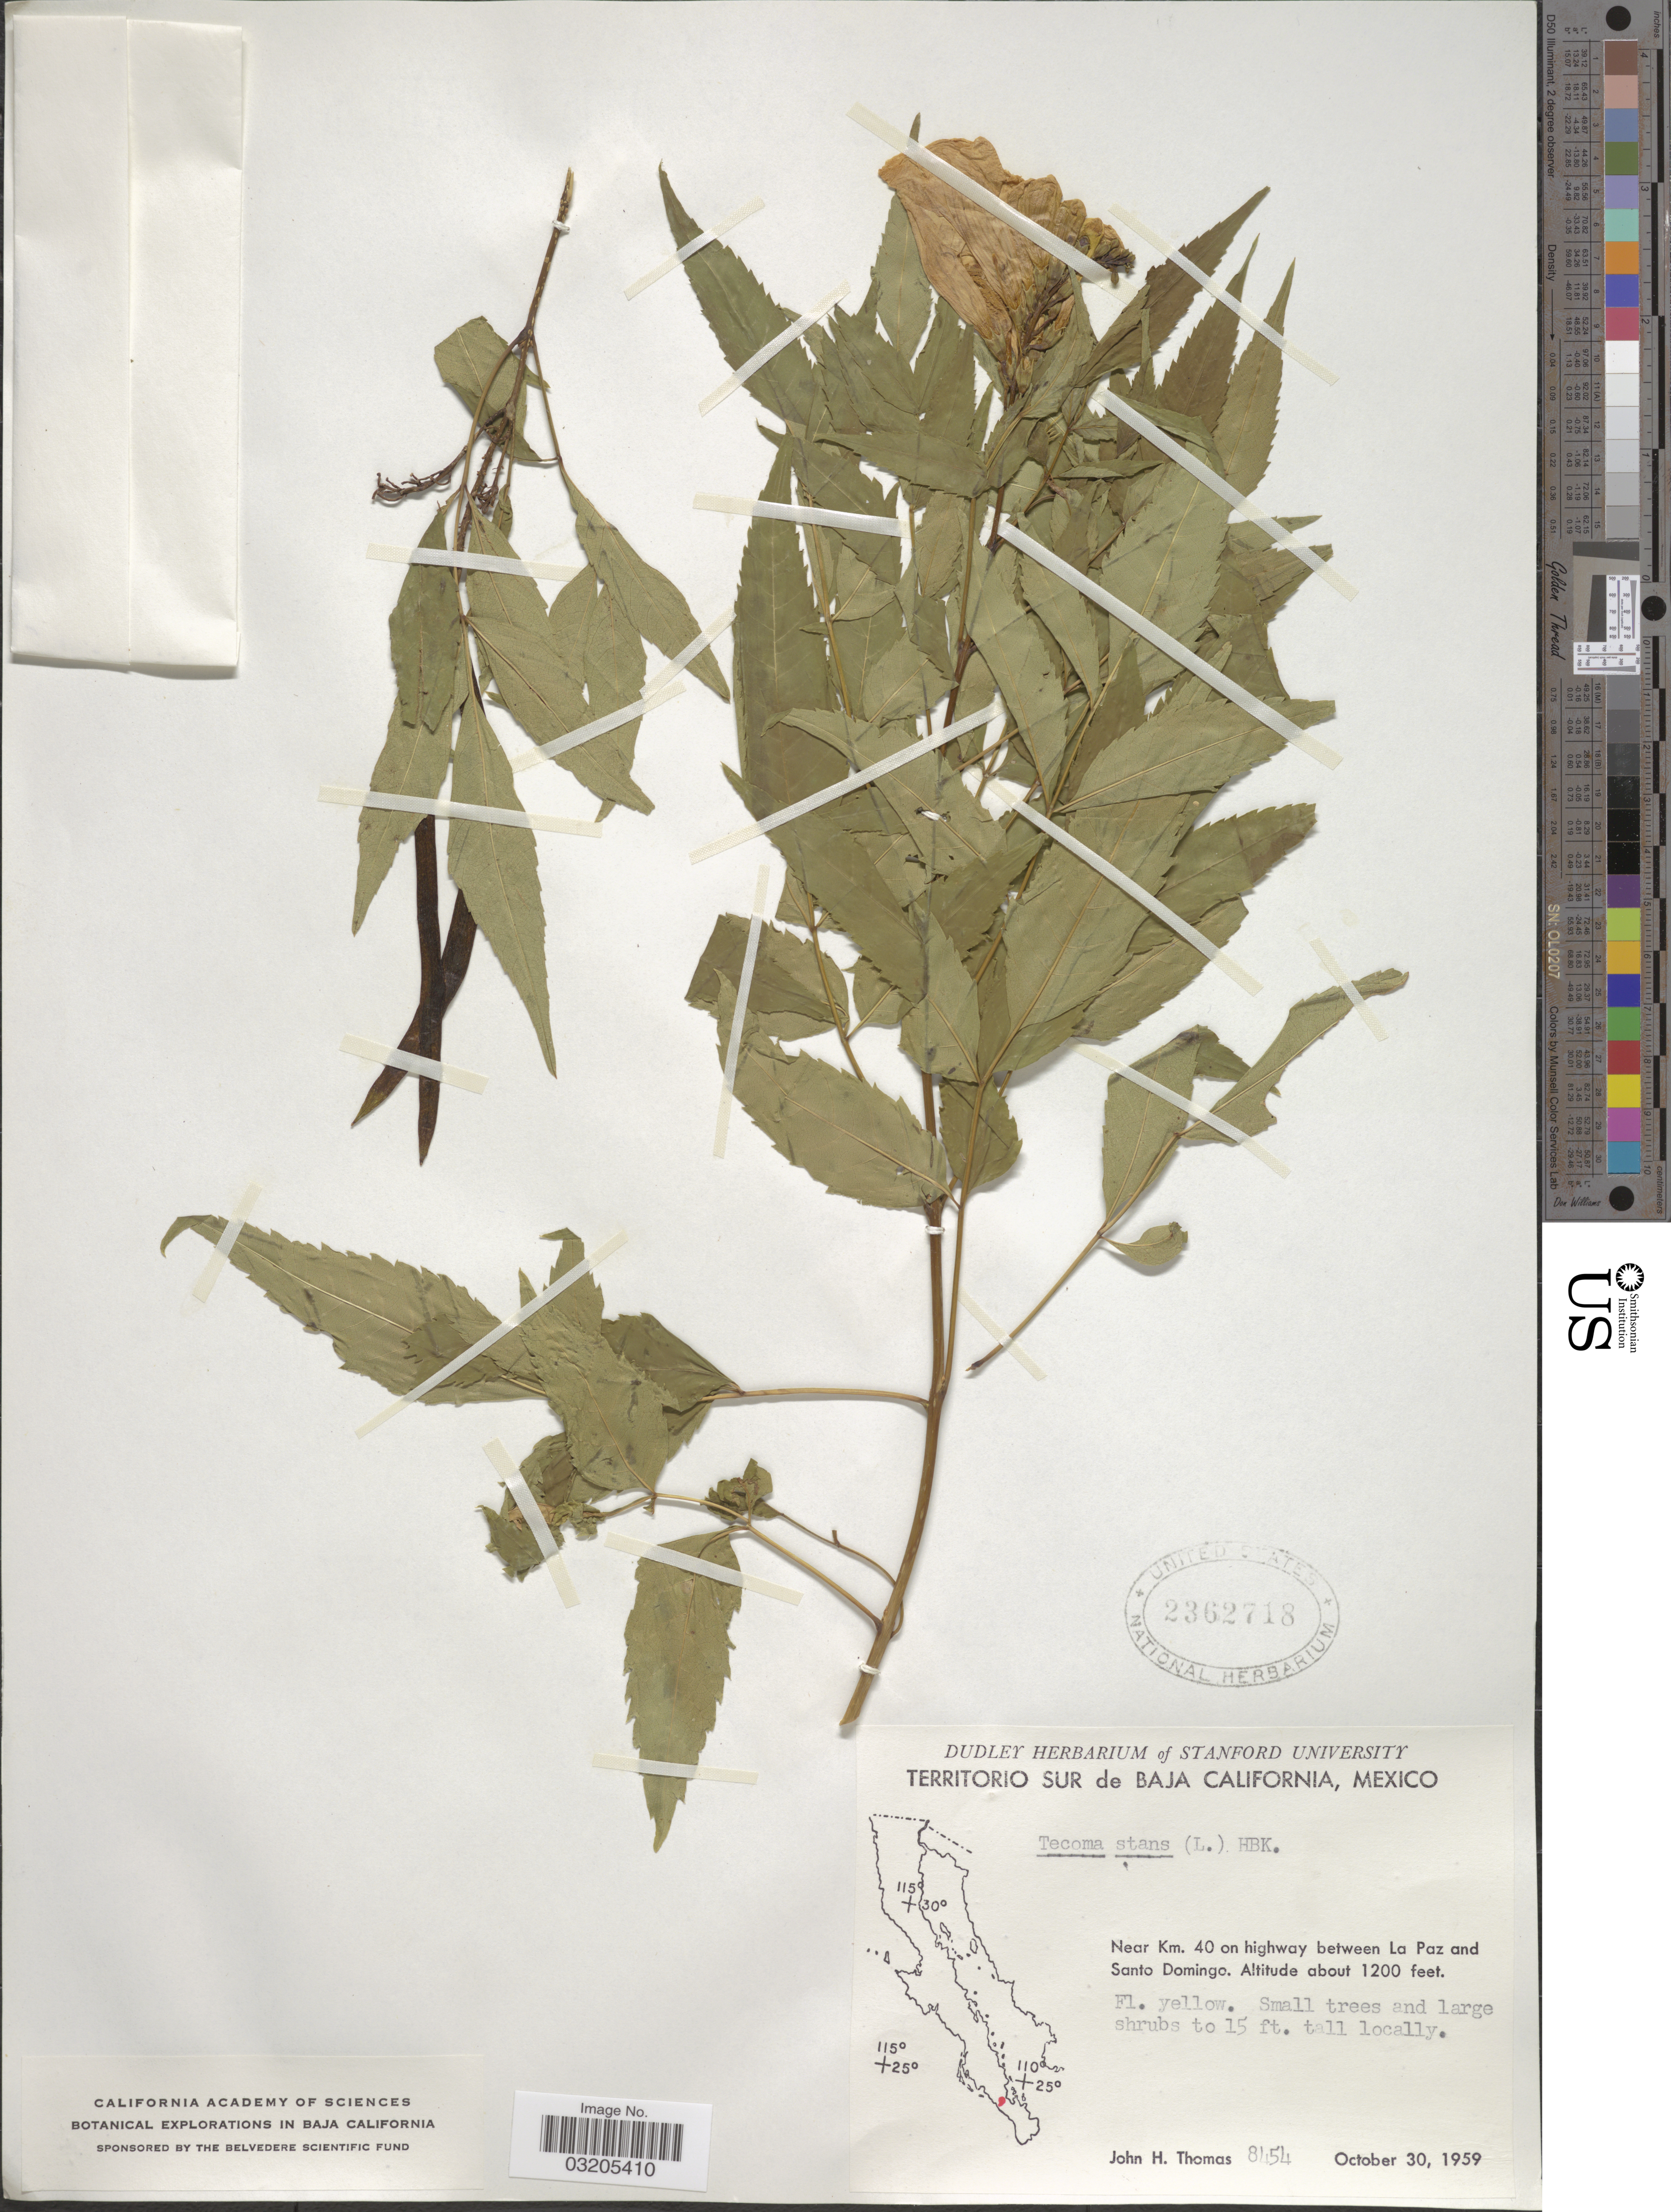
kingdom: Plantae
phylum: Tracheophyta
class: Magnoliopsida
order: Lamiales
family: Bignoniaceae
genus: Tecoma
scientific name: Tecoma stans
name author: (L.) Juss. ex Kunth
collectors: J. H. Thomas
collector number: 8454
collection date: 1959-10-30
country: Mexico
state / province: Baja California Sur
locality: Territorio Sur de Baja California. Near Km. 40 on highway between La Paz and Santo Domingo.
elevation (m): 366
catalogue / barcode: US 2362718